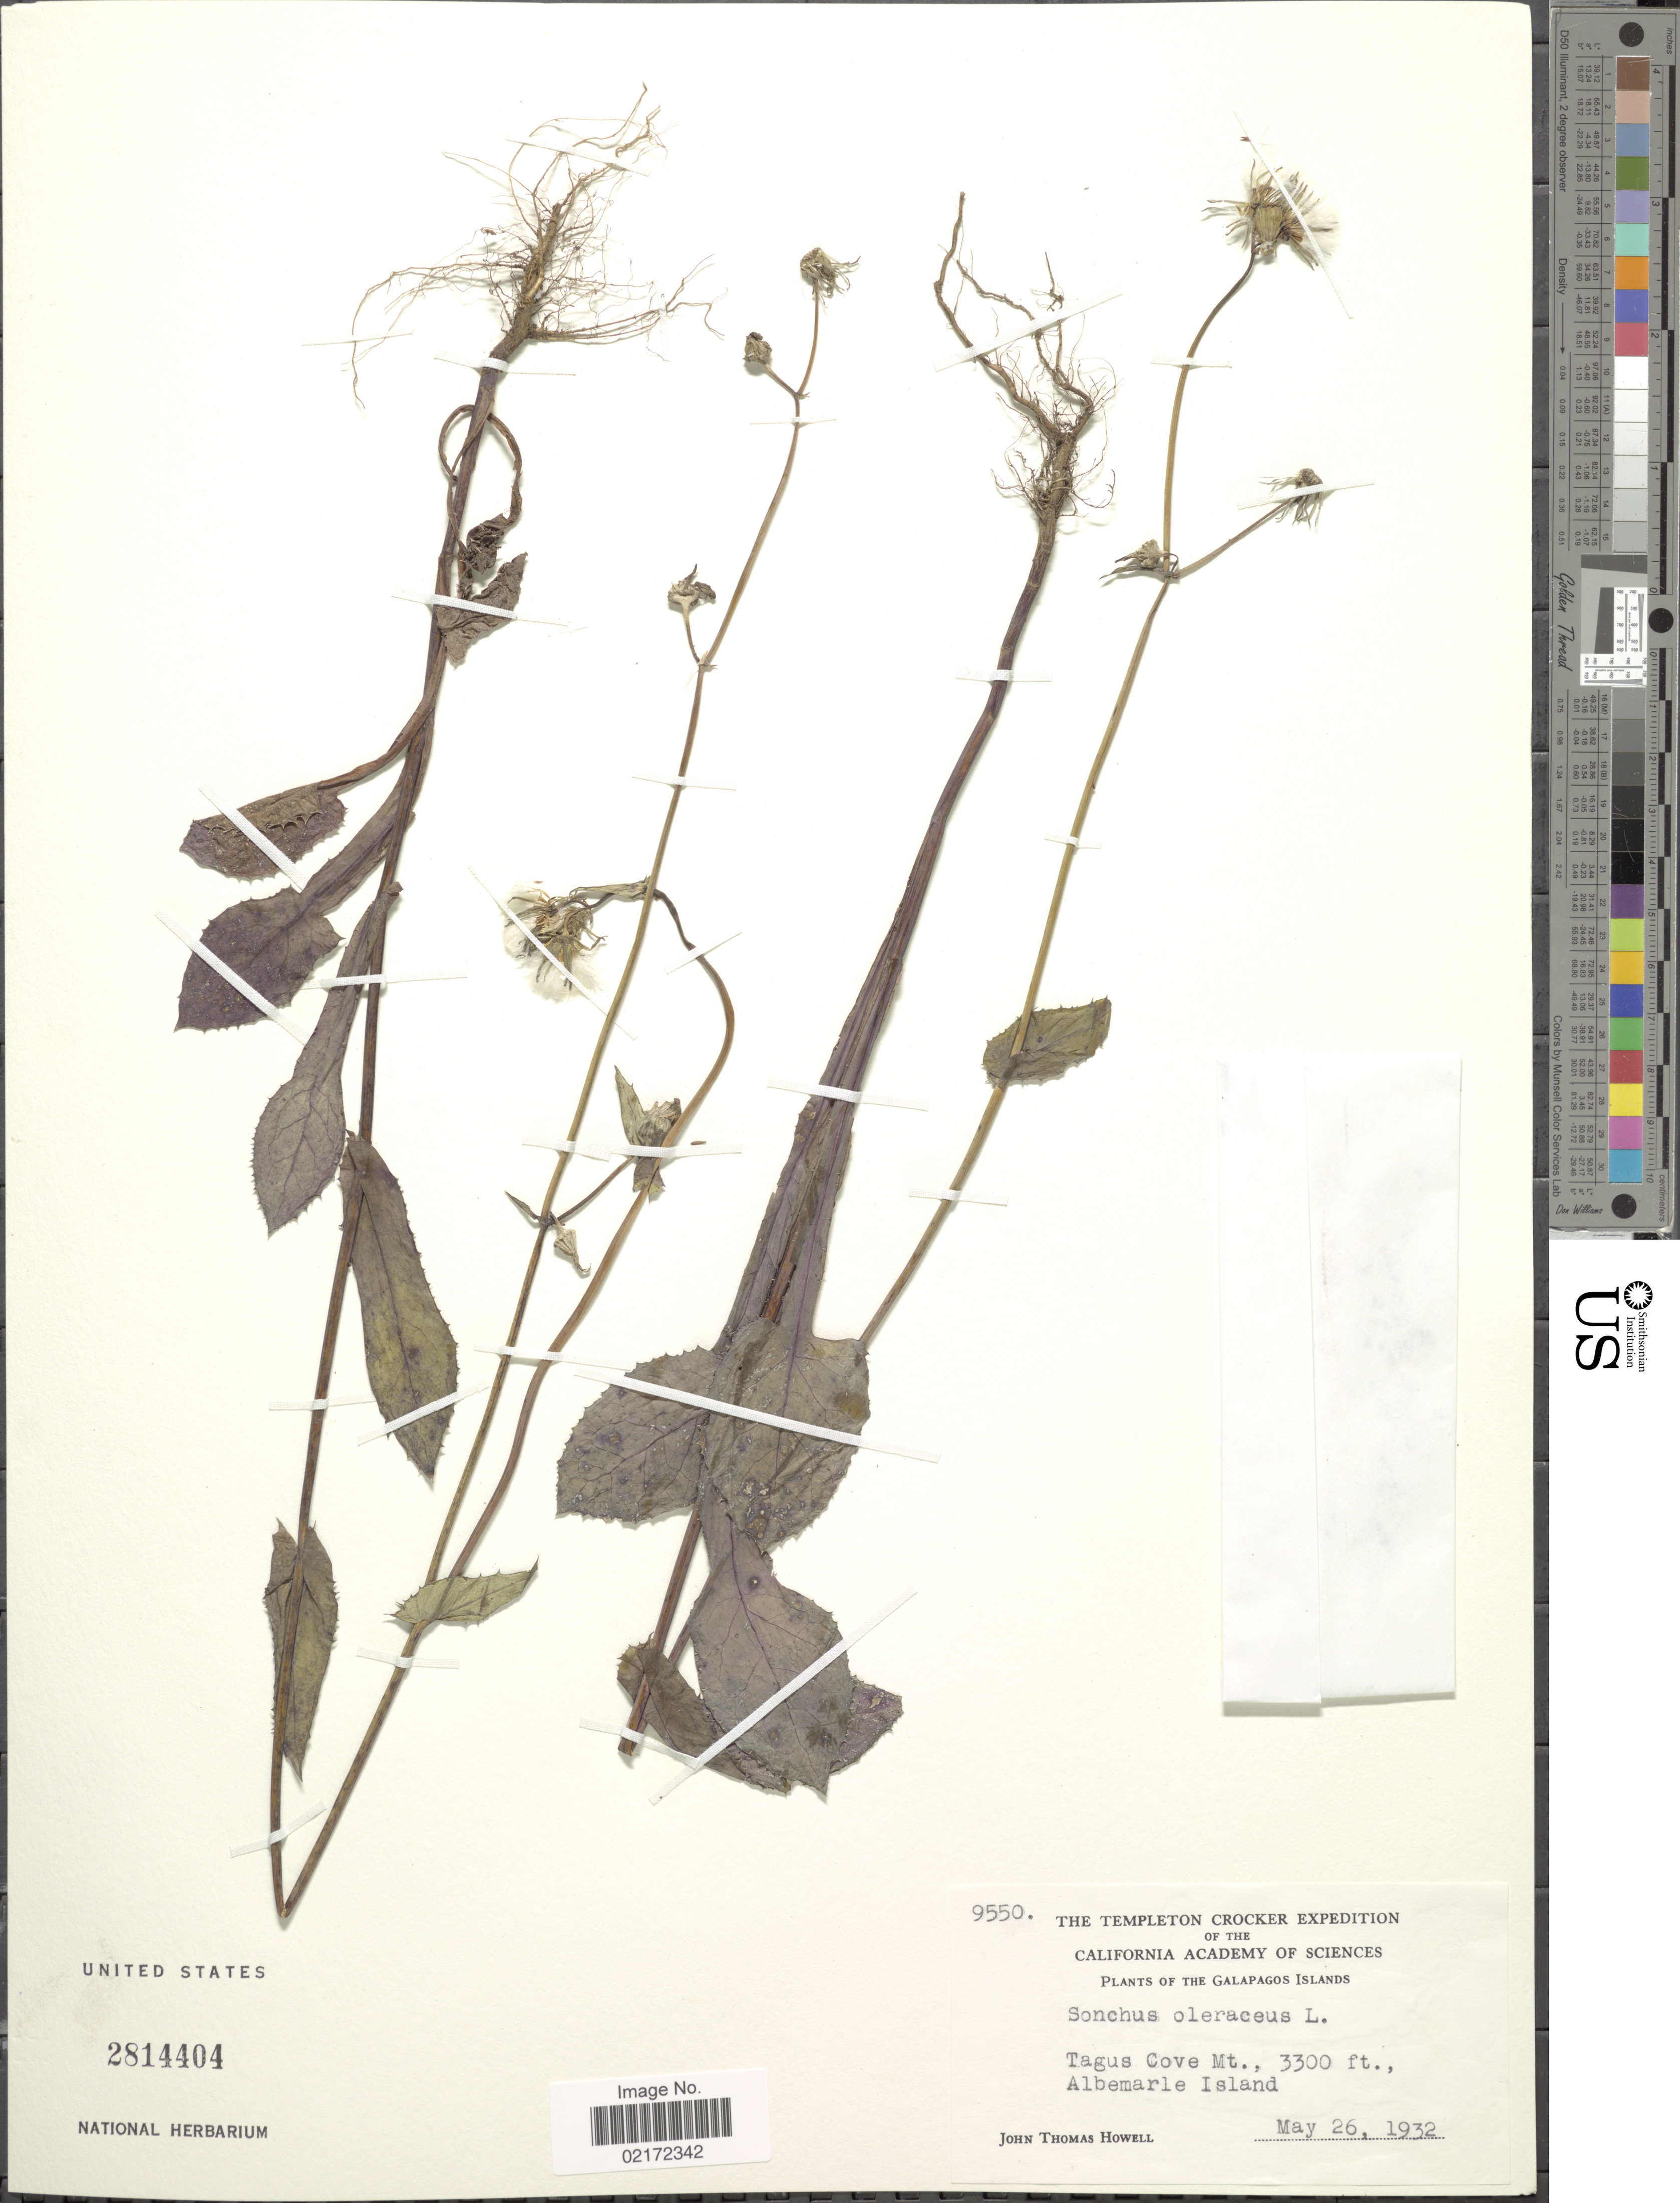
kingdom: Plantae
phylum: Tracheophyta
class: Magnoliopsida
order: Asterales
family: Asteraceae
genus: Sonchus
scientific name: Sonchus oleraceus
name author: L.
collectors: J. T. Howell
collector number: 9550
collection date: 1932-05-26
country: Ecuador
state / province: Colón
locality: Galapagos Islands. Tagus Cove Mt., Albemarle Island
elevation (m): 1006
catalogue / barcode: US 2814404